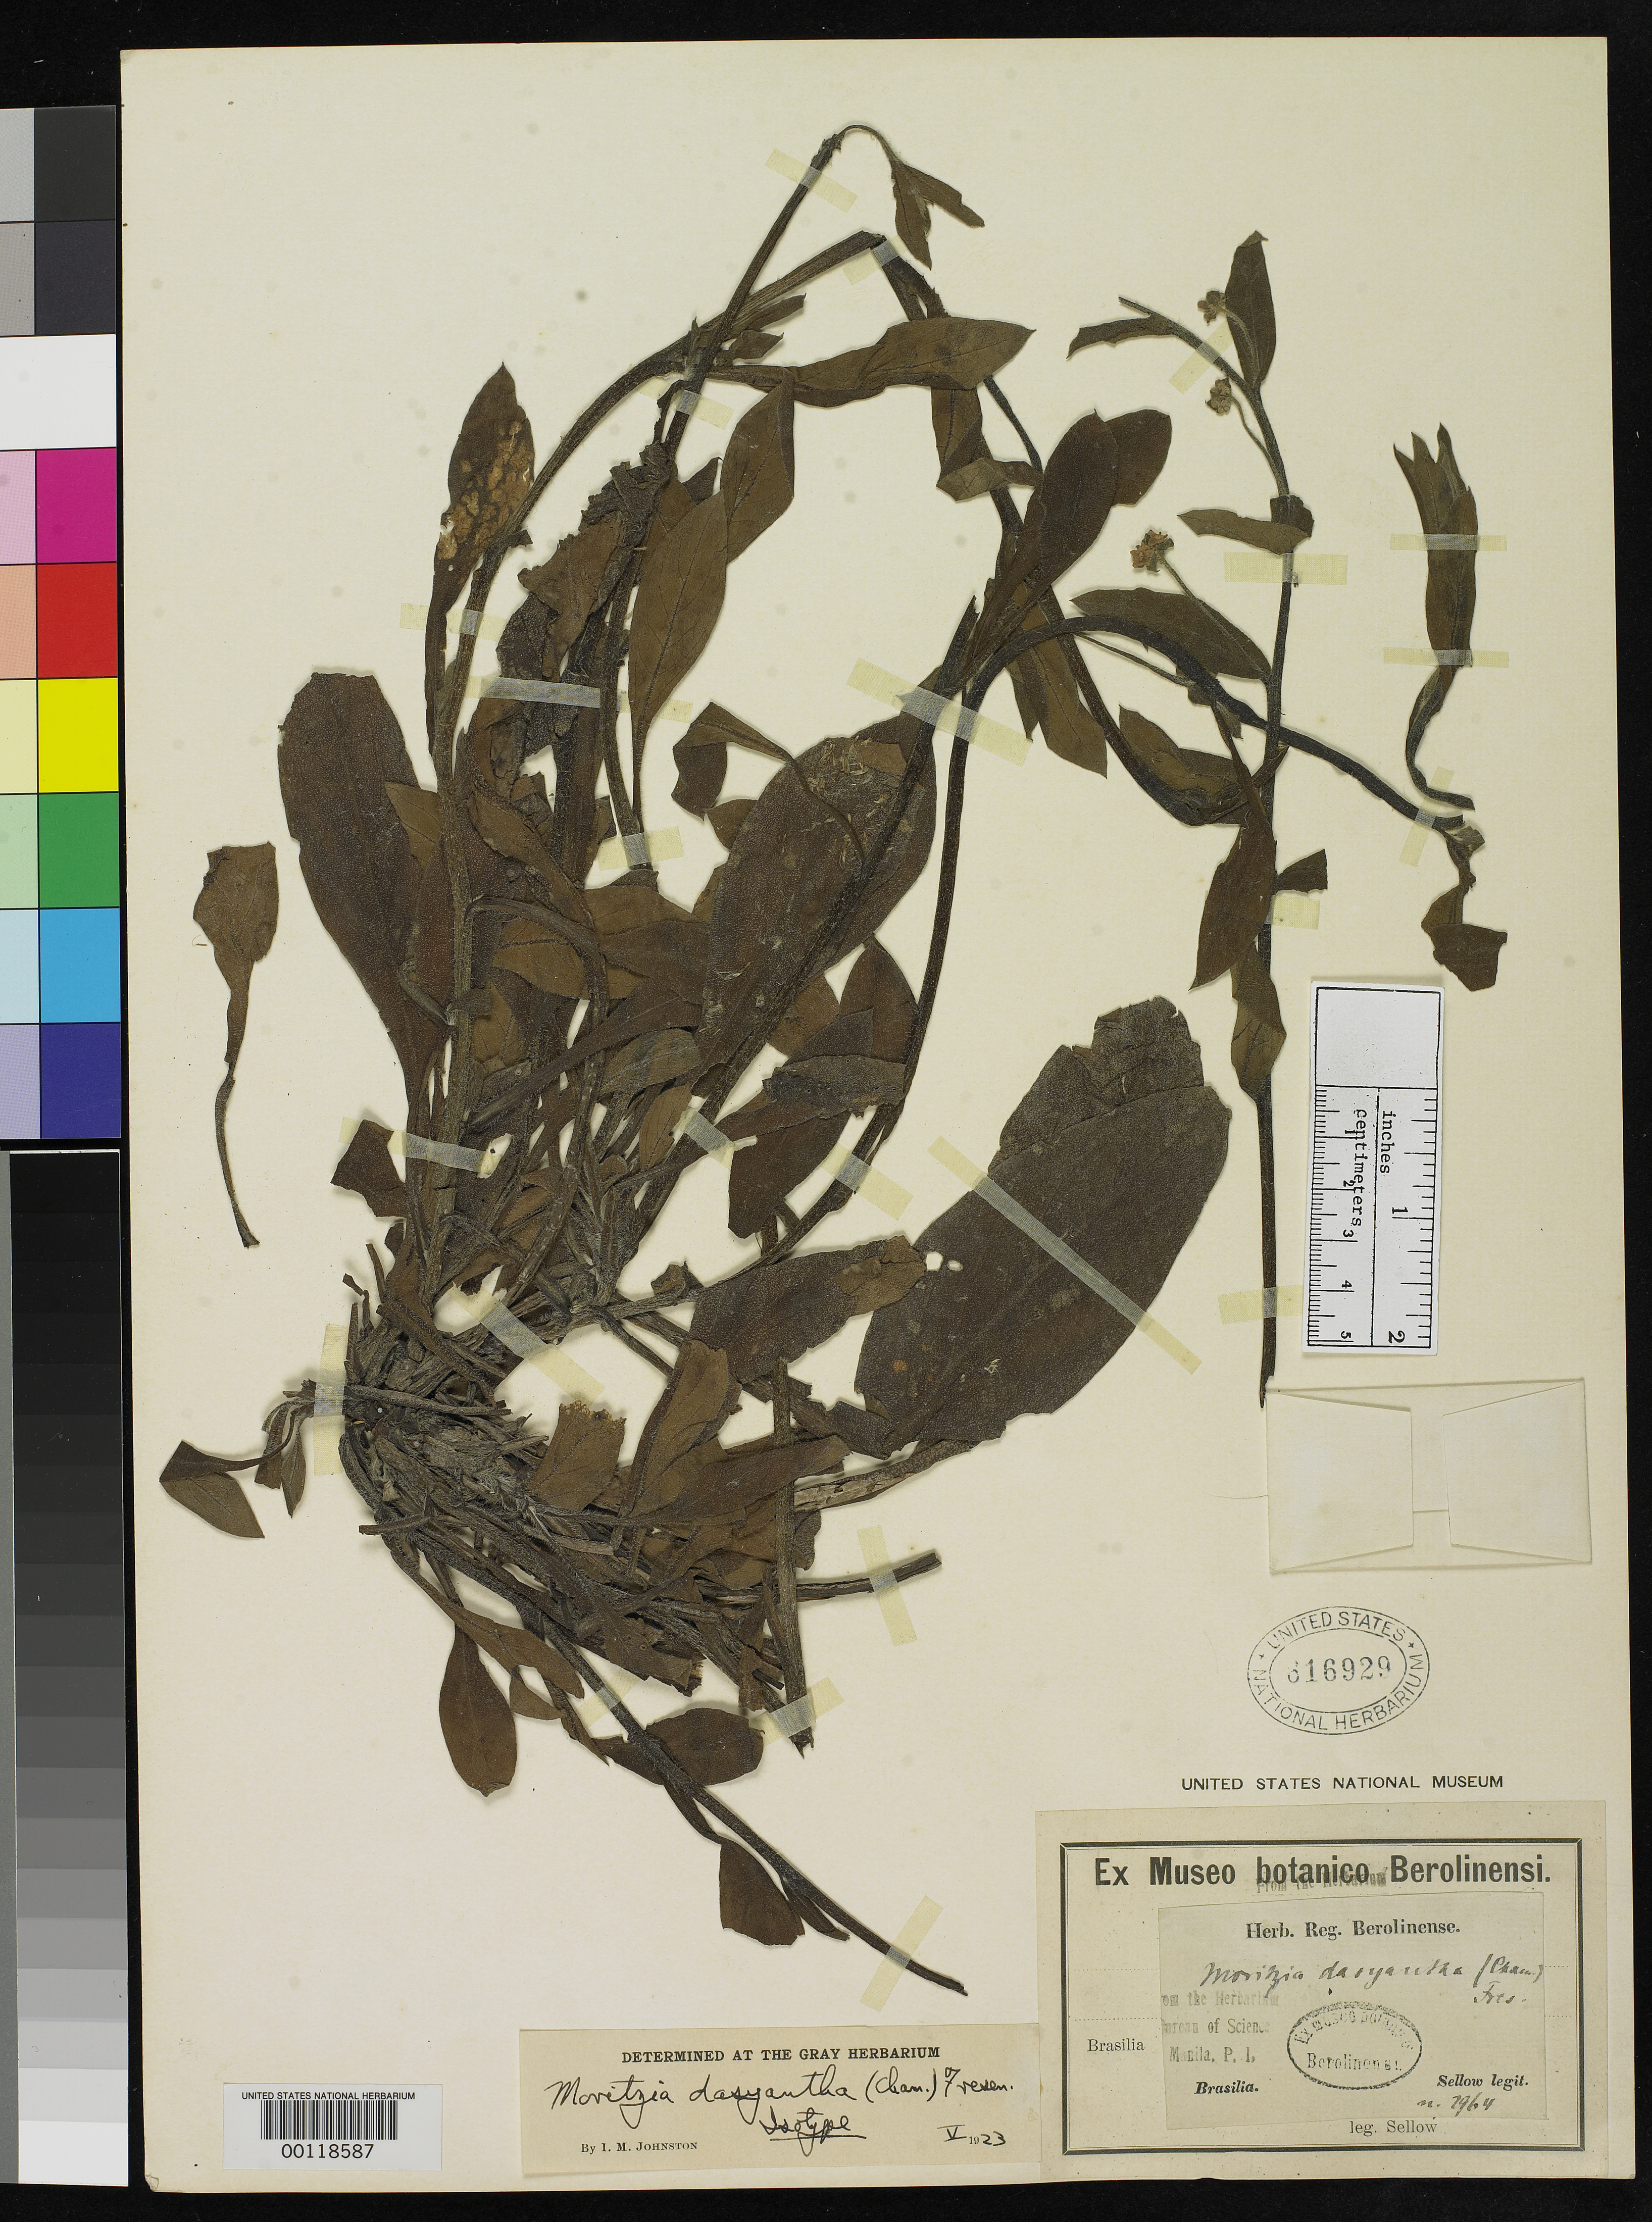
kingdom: Plantae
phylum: Tracheophyta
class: Magnoliopsida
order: Boraginales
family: Boraginaceae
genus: Anchusa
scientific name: Anchusa dasyantha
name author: Cham.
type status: Isotype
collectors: F. Sellow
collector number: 1964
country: Brazil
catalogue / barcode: US 616929